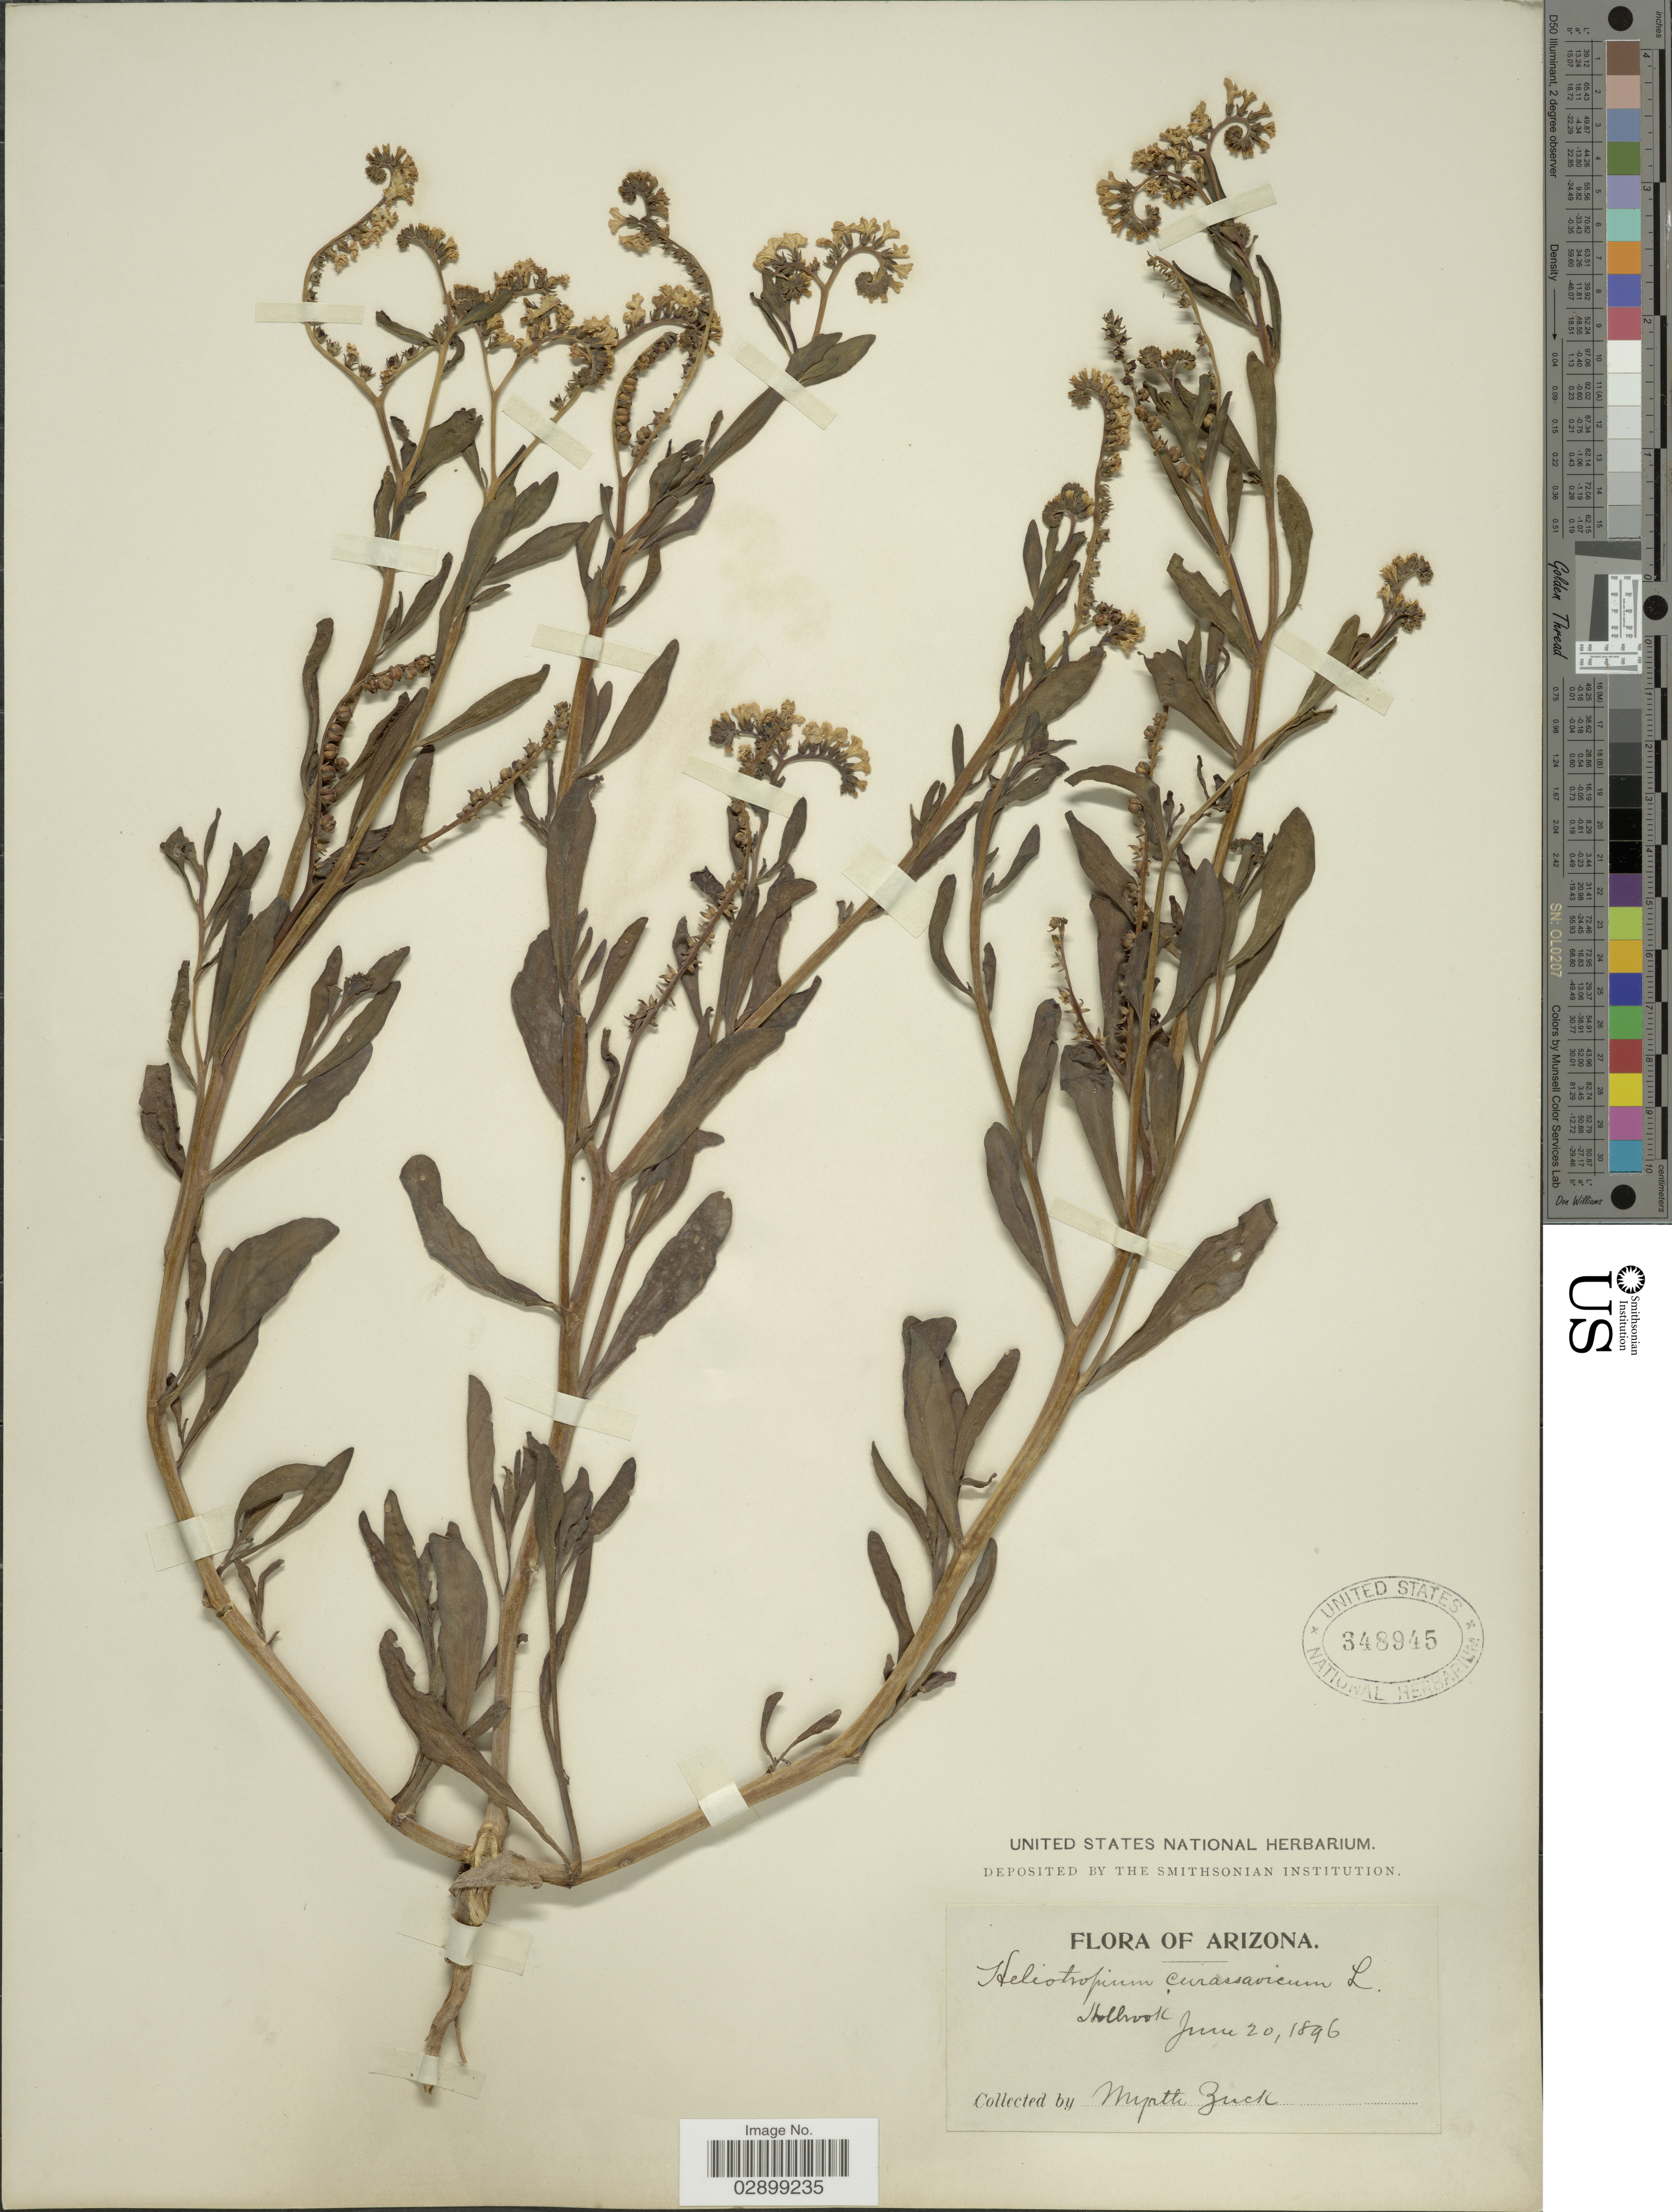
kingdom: Plantae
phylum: Tracheophyta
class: Magnoliopsida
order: Boraginales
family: Heliotropiaceae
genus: Heliotropium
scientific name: Heliotropium sp.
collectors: M. Zuck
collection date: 1896-06-20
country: United States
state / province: Arizona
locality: Holbrook.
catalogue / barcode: US 348945